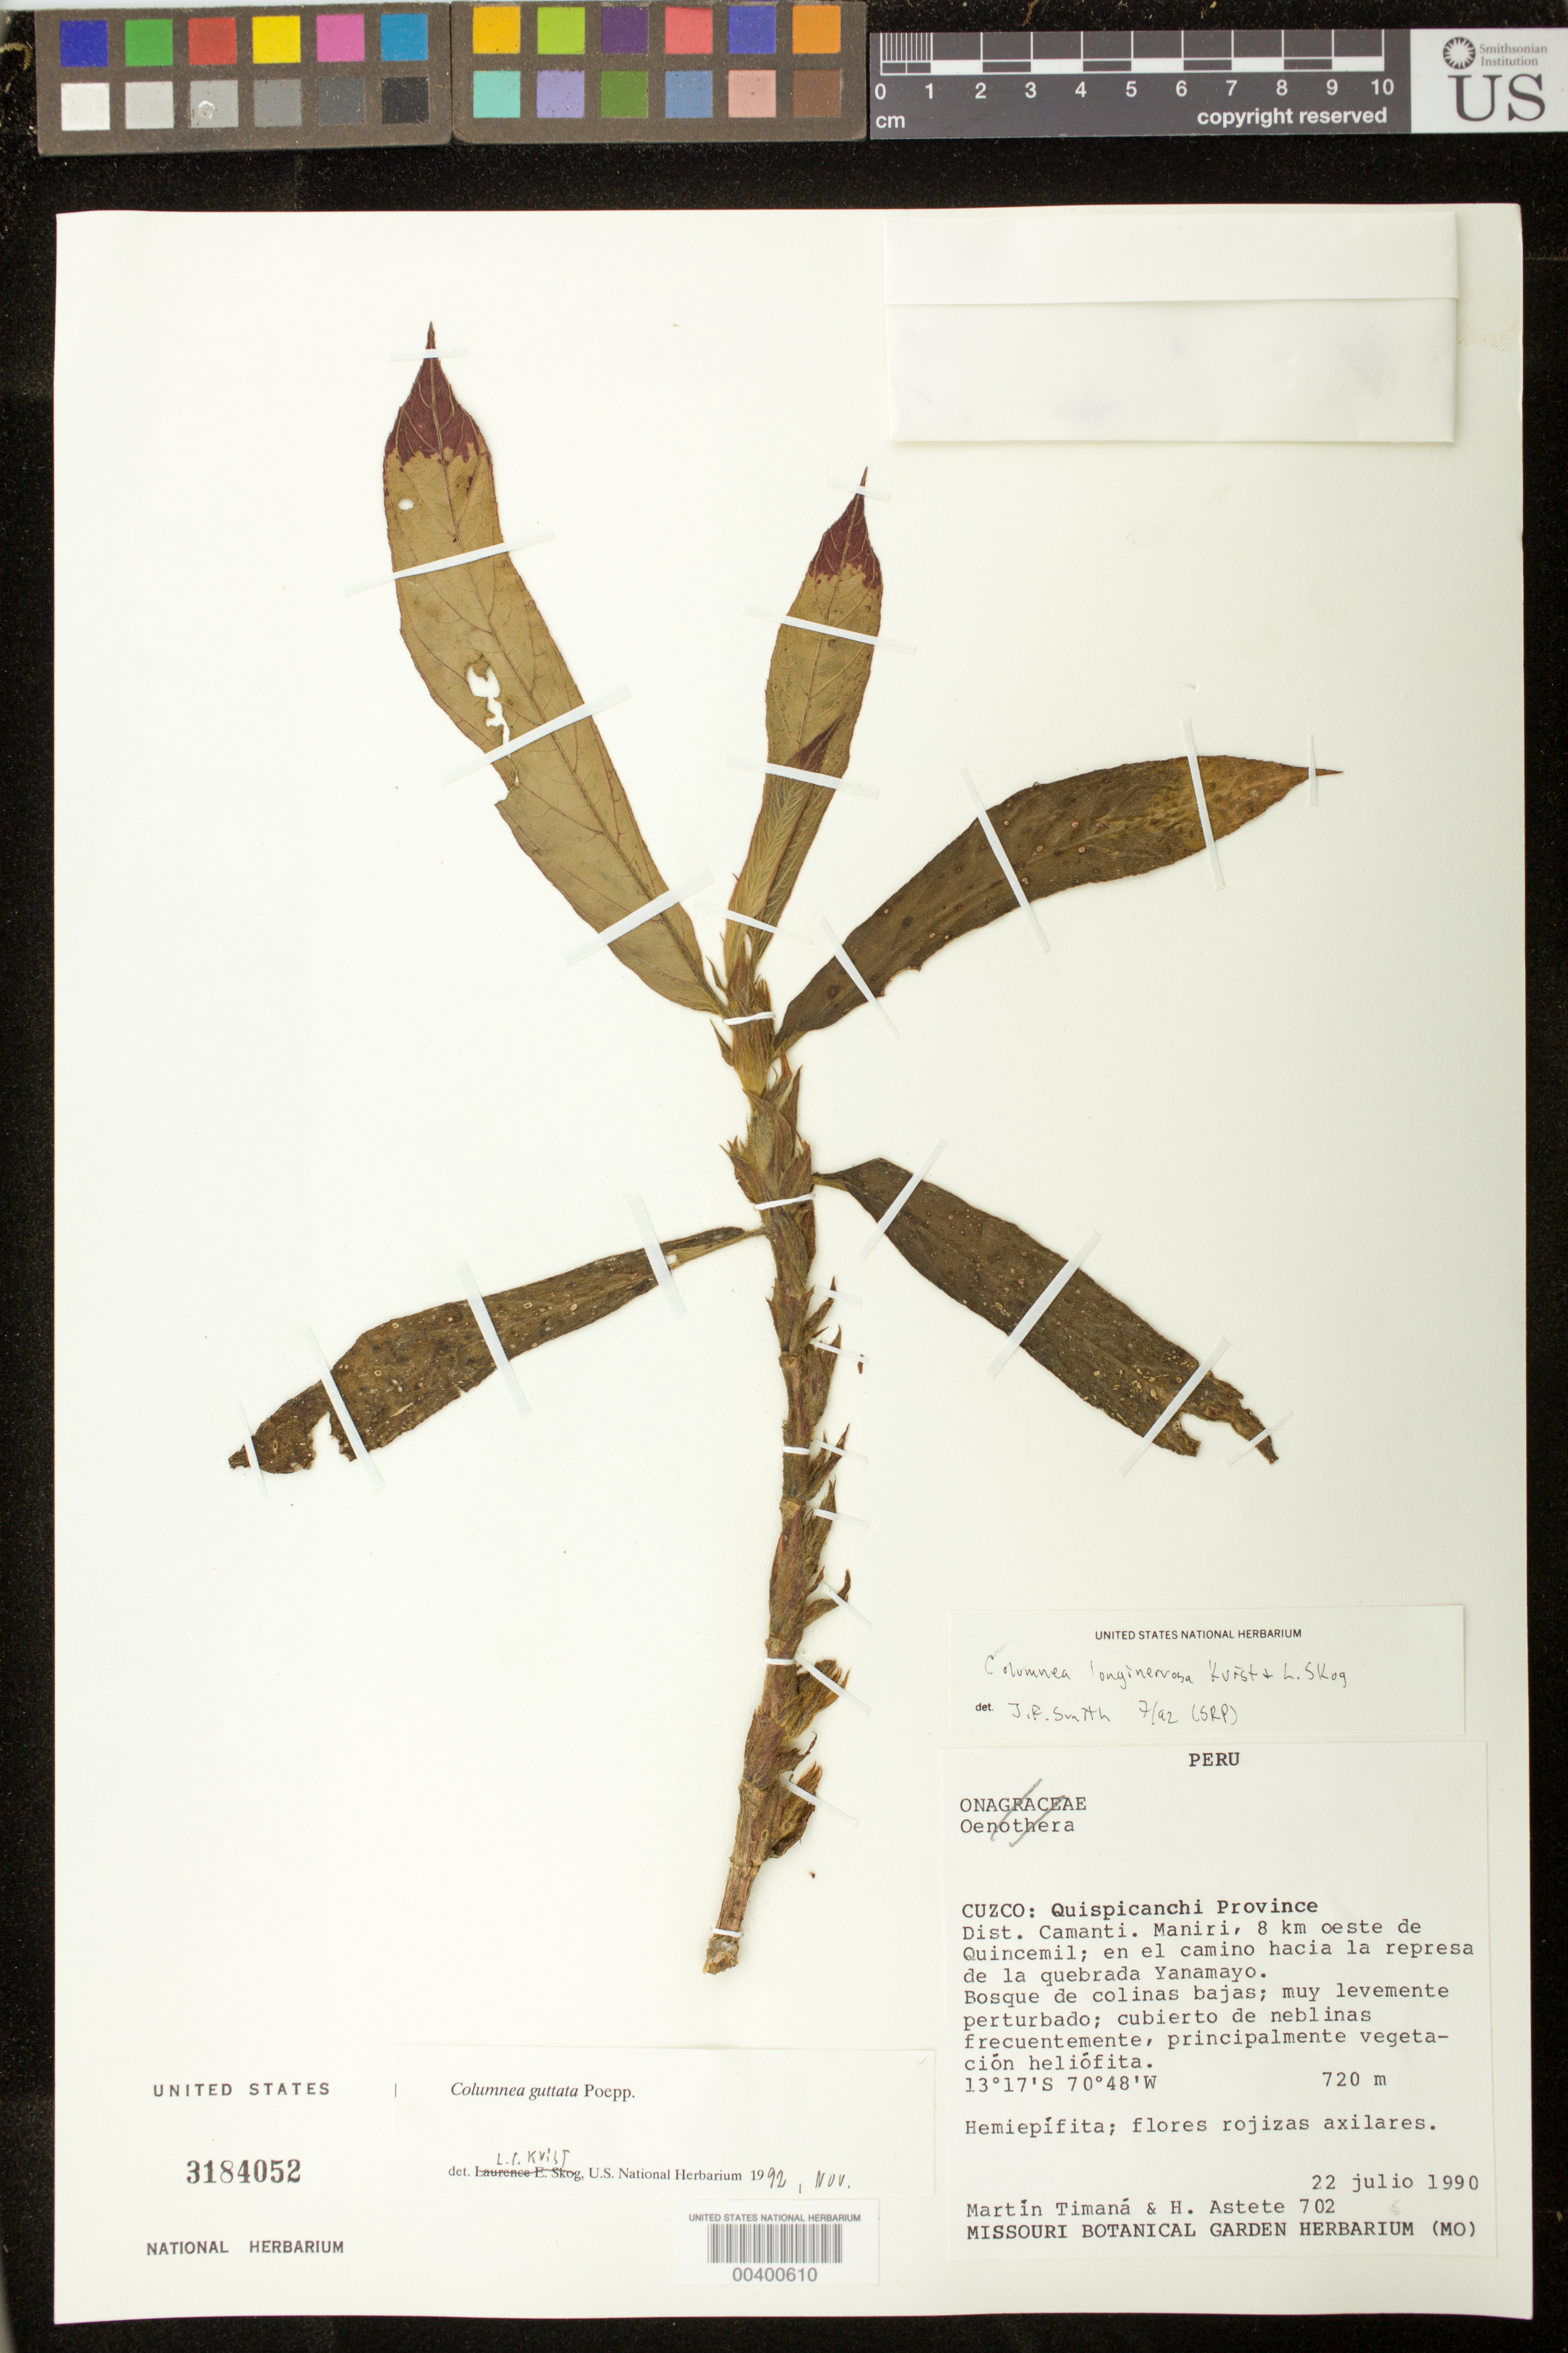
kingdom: Plantae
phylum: Tracheophyta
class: Magnoliopsida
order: Lamiales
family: Gesneriaceae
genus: Columnea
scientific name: Columnea guttata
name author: Poepp.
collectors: M. E. Timaná & H. Astete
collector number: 702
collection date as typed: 22 Jul 1990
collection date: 1990-07-22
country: Peru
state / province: Cusco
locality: Quispicanchi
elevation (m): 720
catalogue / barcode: US 3184052